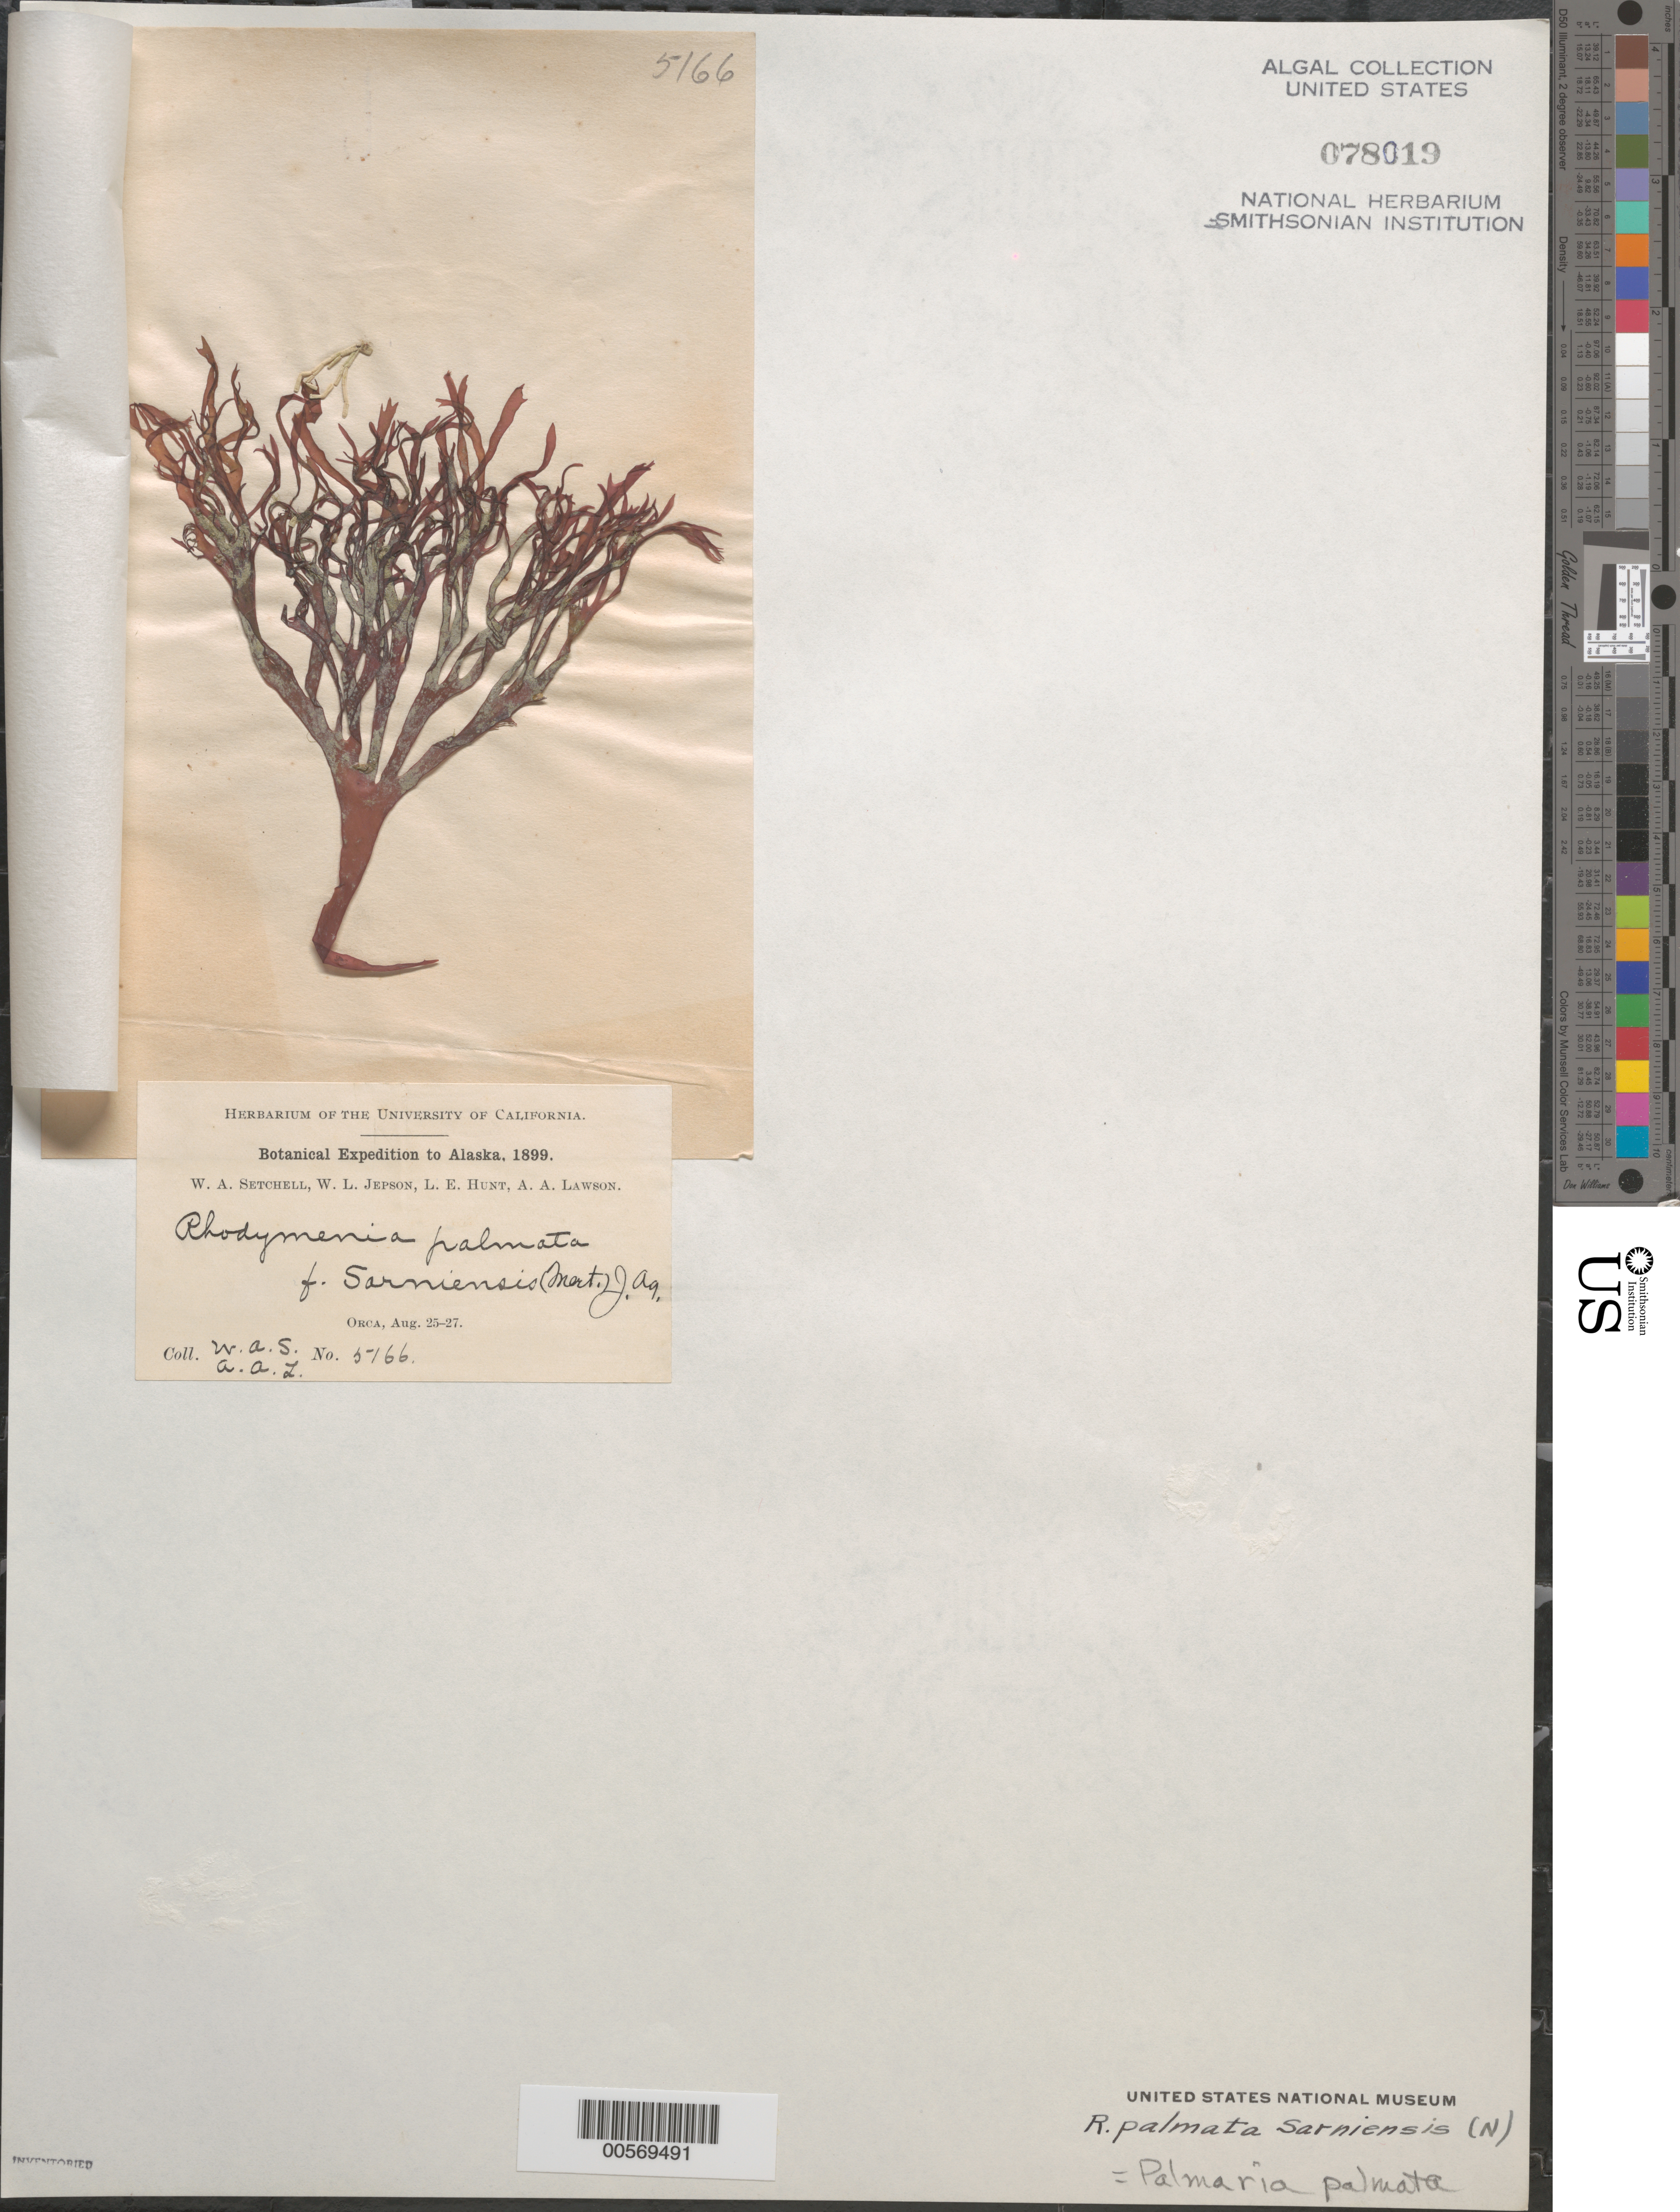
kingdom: Plantae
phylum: Rhodophyta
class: Florideophyceae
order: Palmariales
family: Palmariaceae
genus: Palmaria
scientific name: Palmaria palmata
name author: (L.) F. Weber & D. Mohr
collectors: W. Setchell & A. A. Lawson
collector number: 5166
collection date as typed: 25 Aug 1899 TO 27 Aug 1899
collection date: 1899-08-25/1899-08-27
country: United States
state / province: Alaska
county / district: Valdez-Cordova Division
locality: Orca, Gulf of Alaska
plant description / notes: Botanical Expedition to Alaska, 1899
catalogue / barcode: US 78019